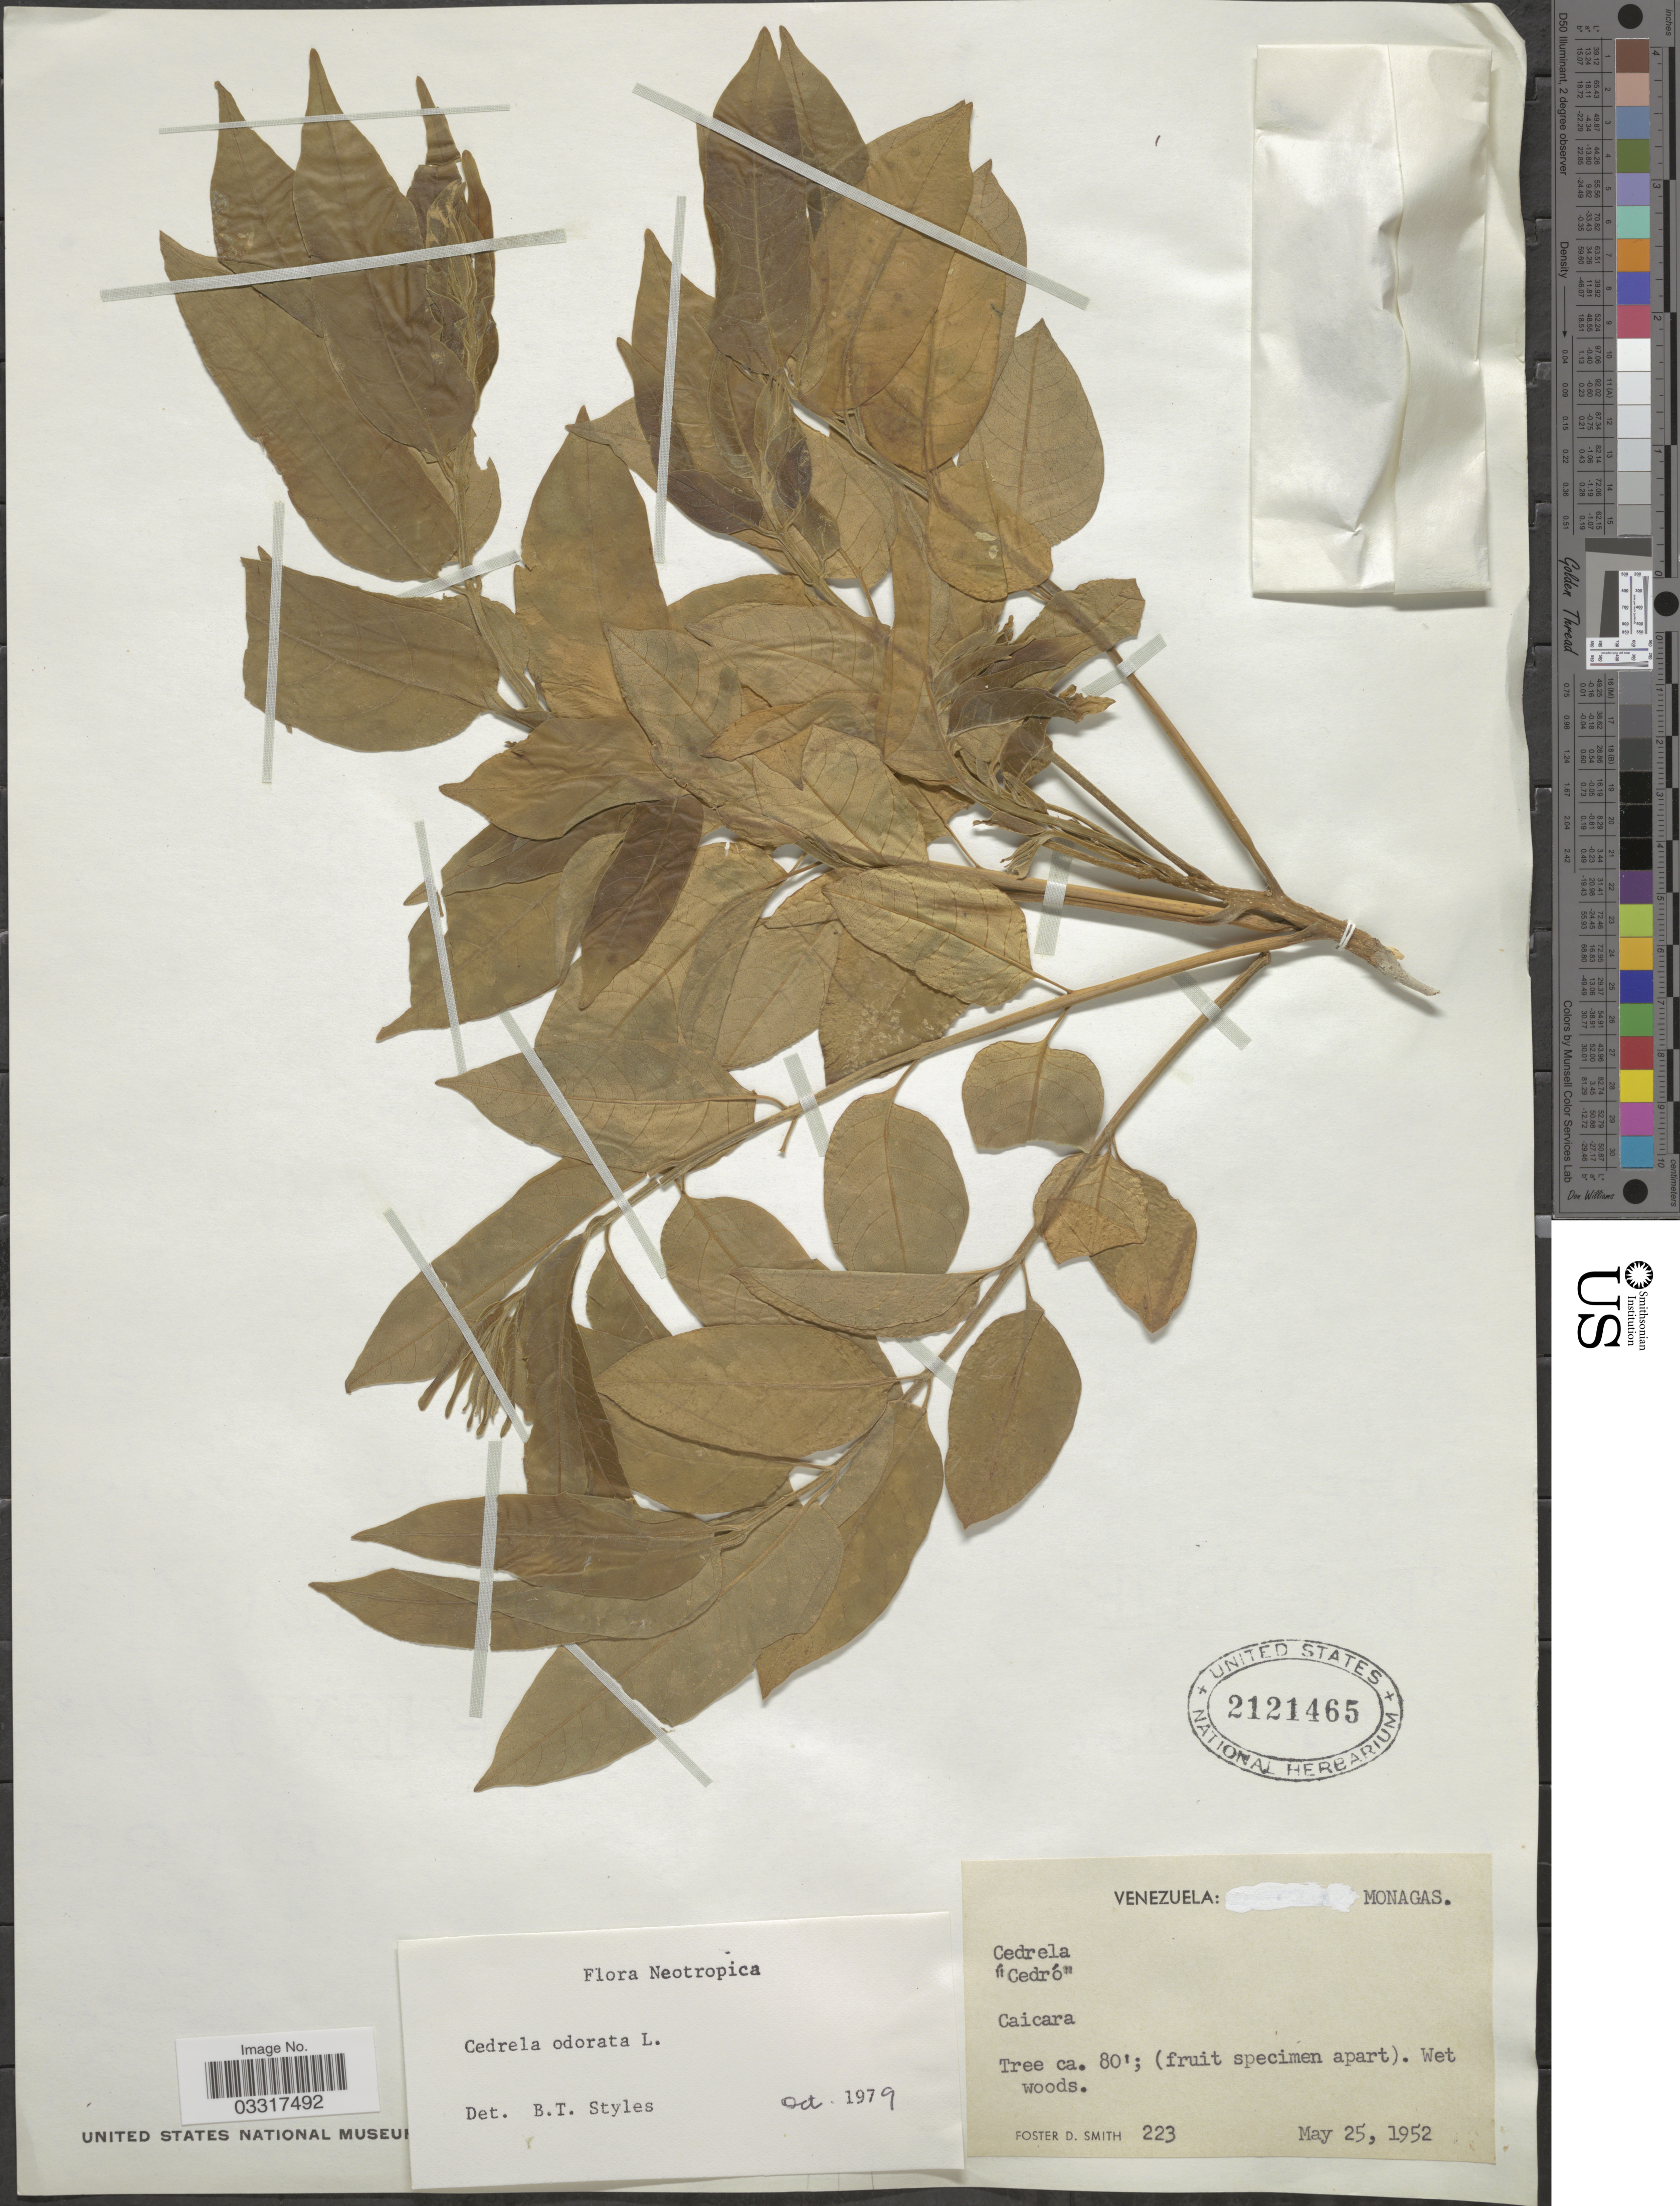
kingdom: Plantae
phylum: Tracheophyta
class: Magnoliopsida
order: Sapindales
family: Meliaceae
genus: Cedrela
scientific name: Cedrela odorata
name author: L.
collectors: F. Smith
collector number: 223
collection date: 1952-05-25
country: Venezuela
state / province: Monagas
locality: Caicara.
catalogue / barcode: US 2121465